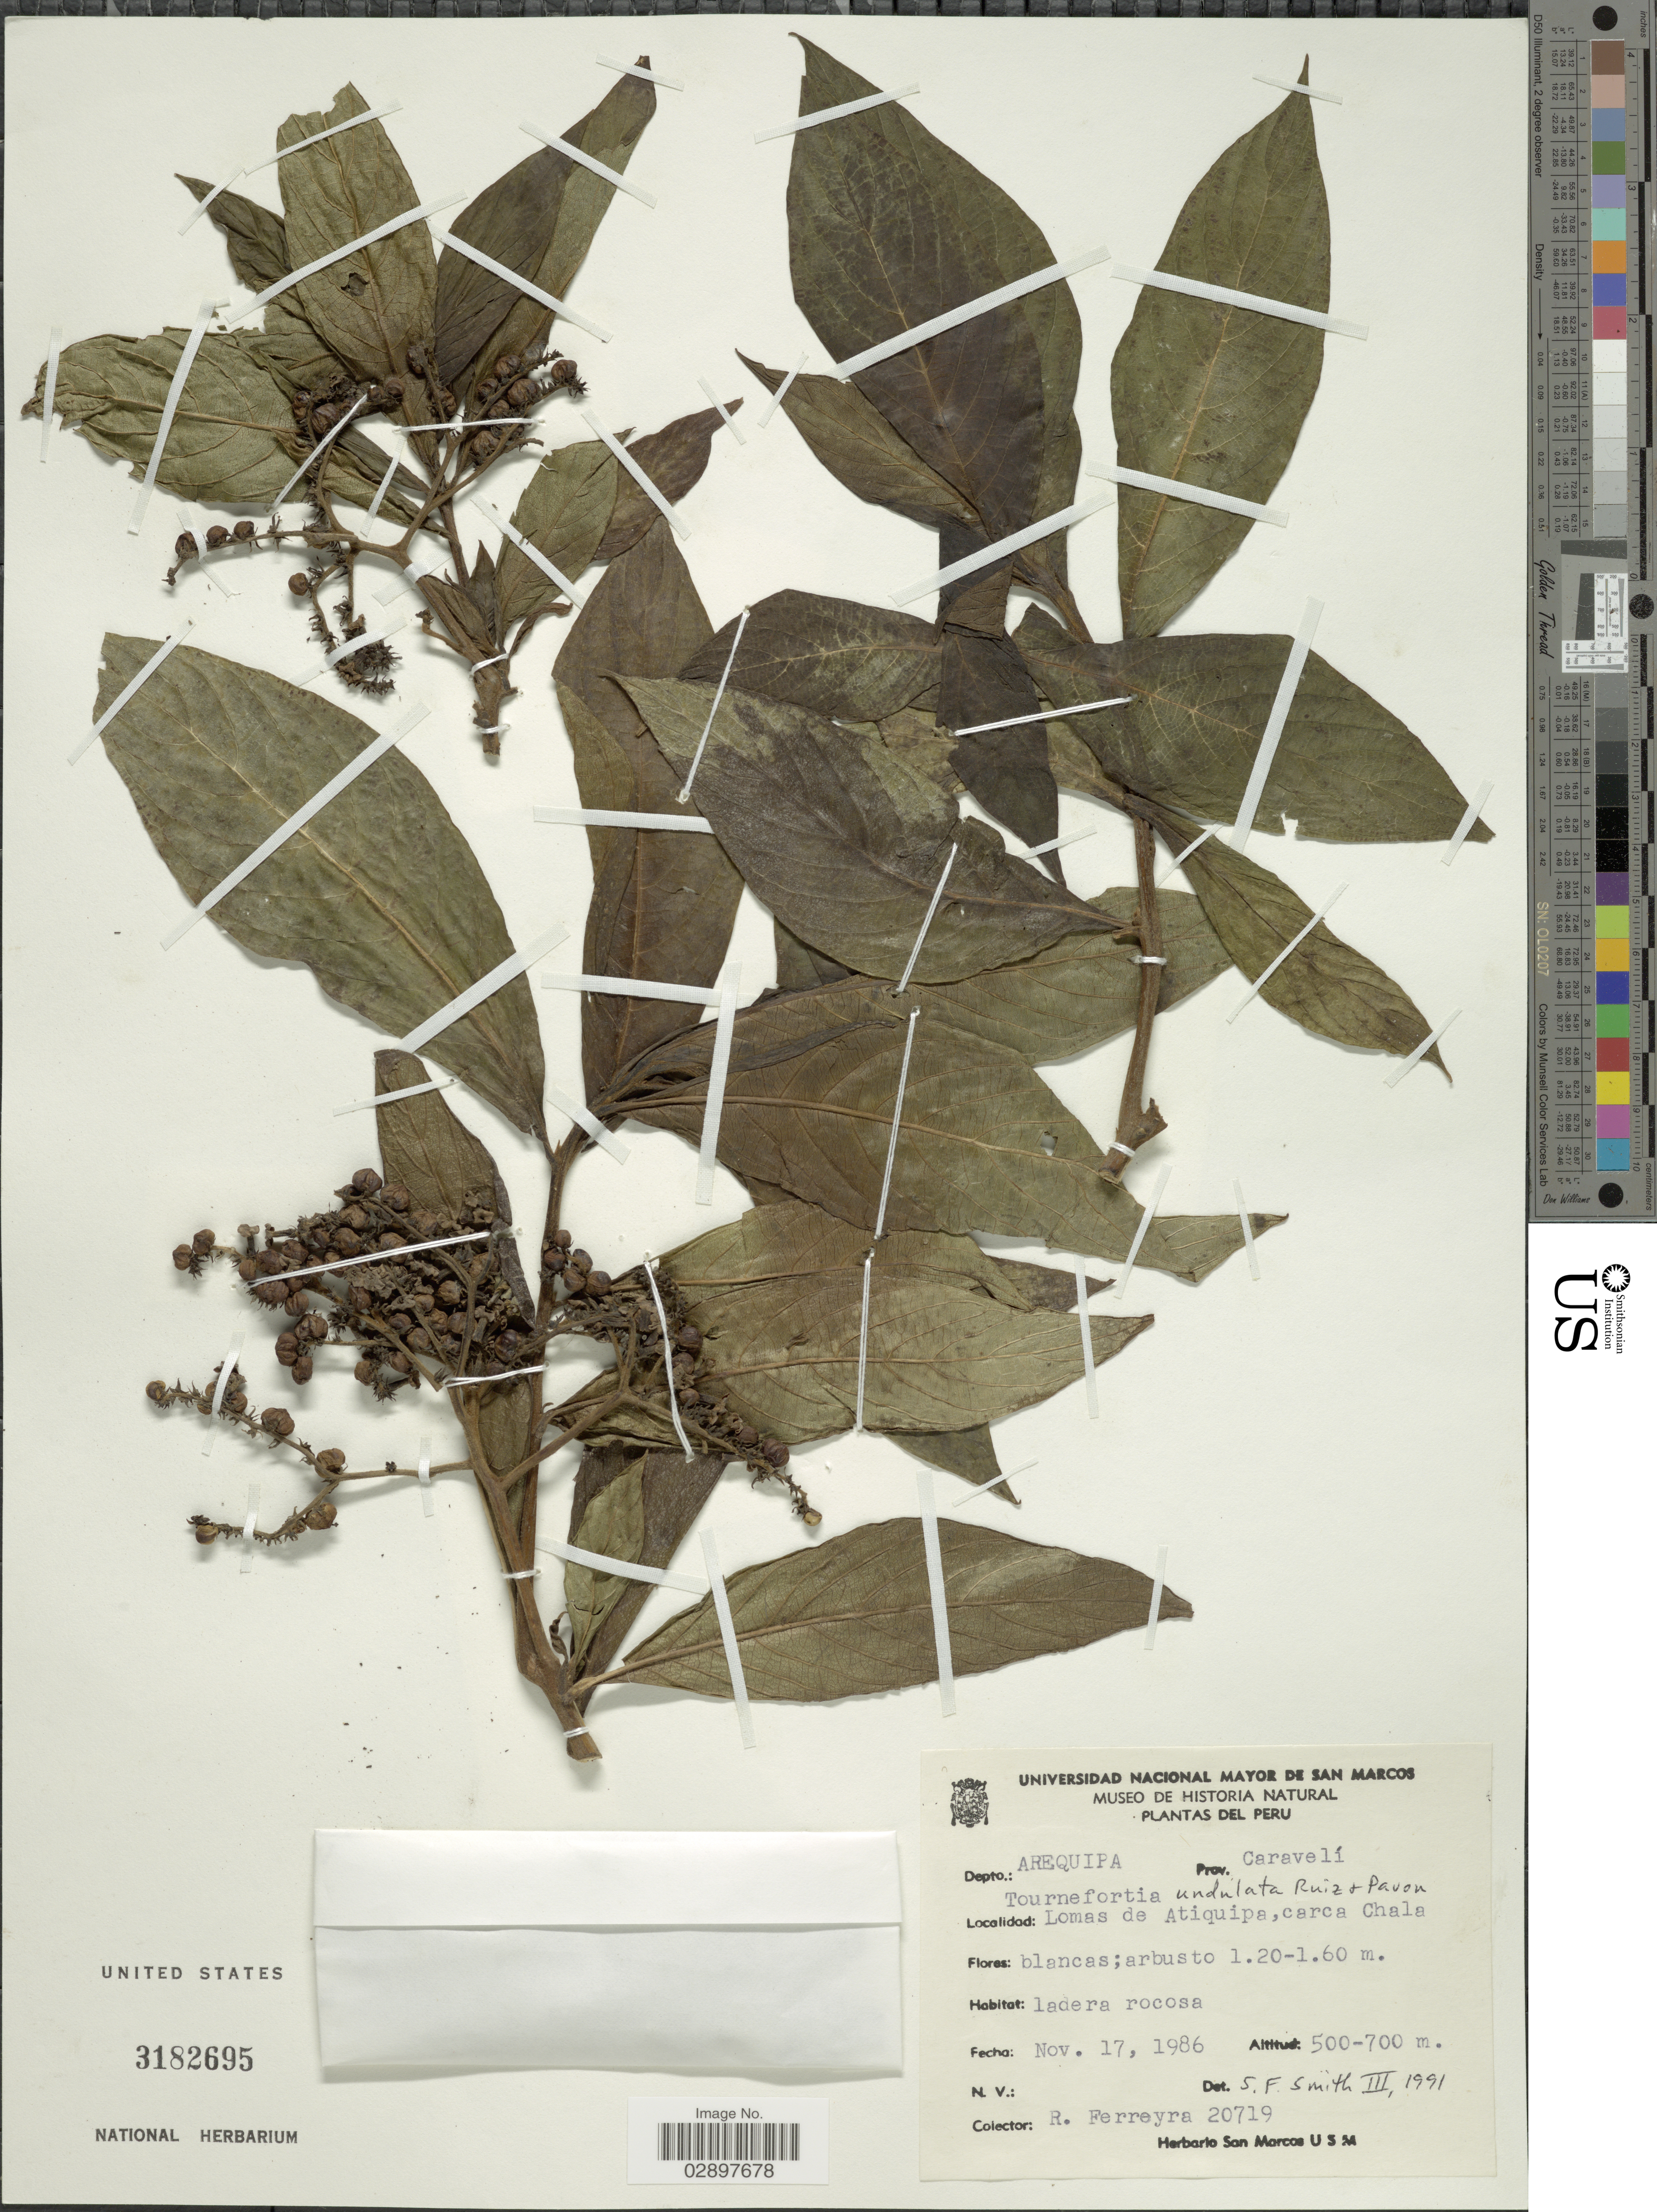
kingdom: Plantae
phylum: Tracheophyta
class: Magnoliopsida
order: Boraginales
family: Heliotropiaceae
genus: Tournefortia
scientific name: Tournefortia undulata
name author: Benth.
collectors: R. A. Ferreyra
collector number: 20719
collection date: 1986-11-17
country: Peru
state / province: Arequipa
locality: Depto.: Arequipa, Prov.: Caravelí. Lomas de Atiquipa, carca Chala.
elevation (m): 500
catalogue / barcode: US 3182695